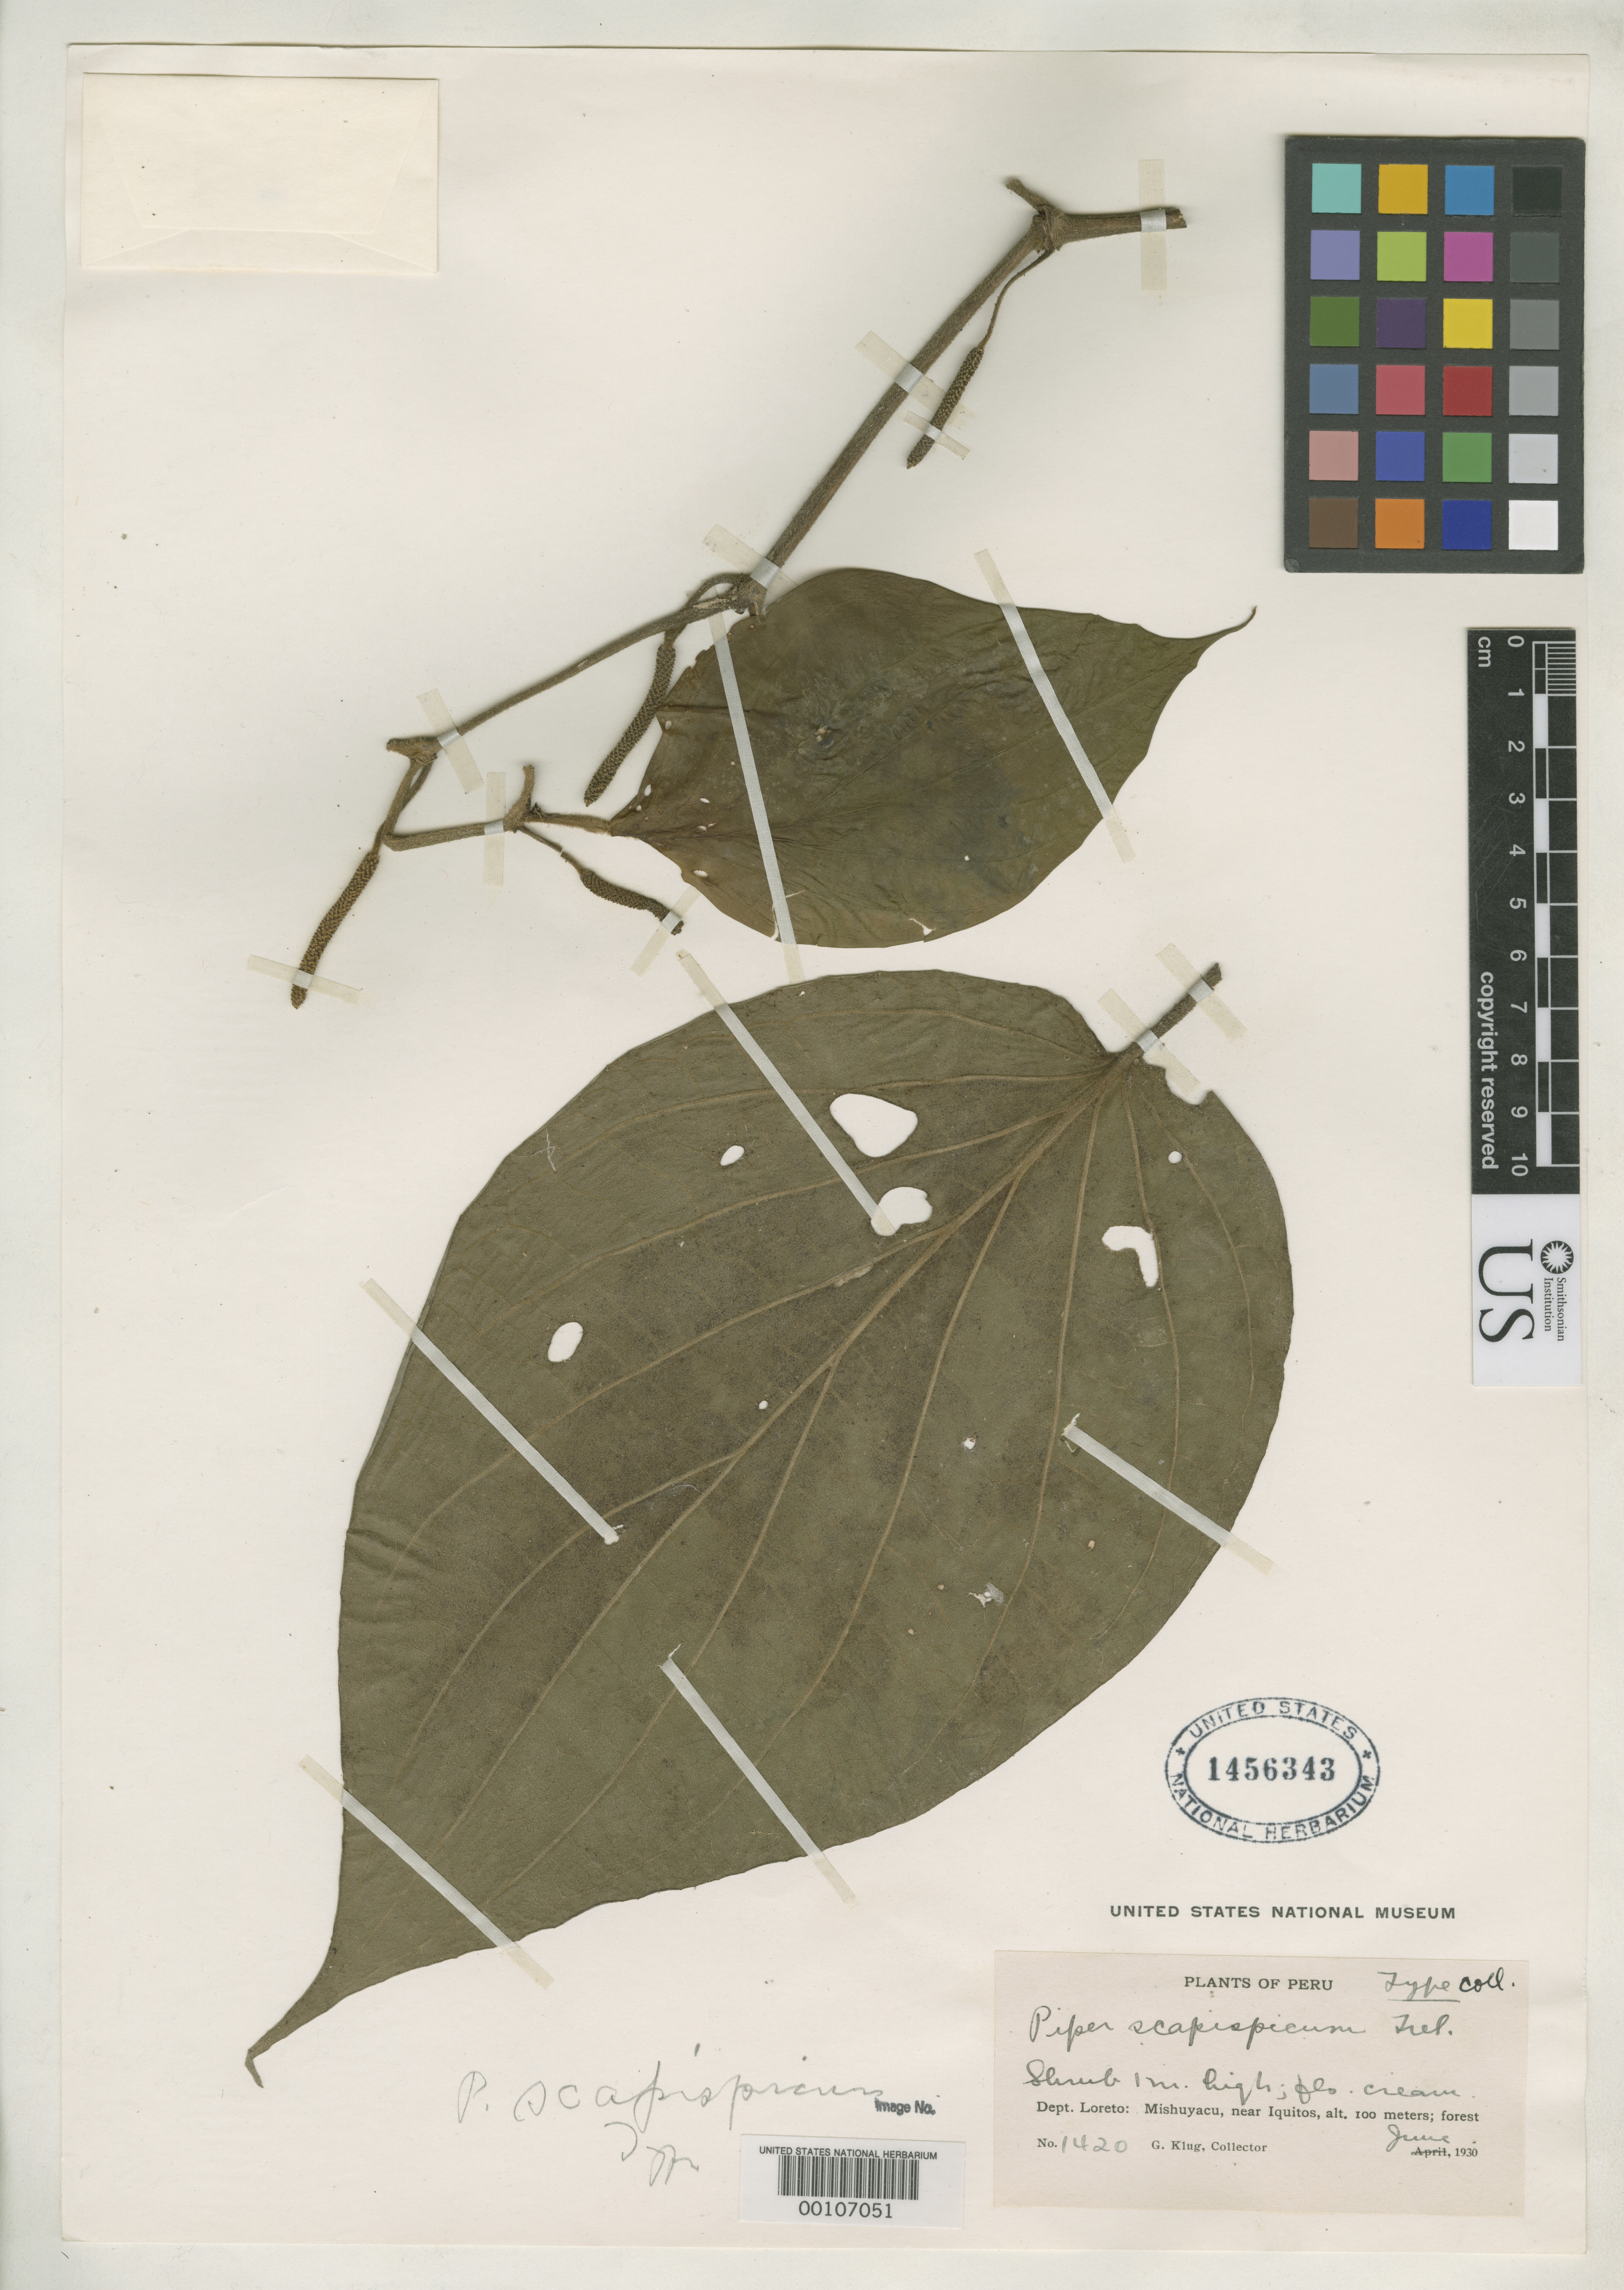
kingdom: Plantae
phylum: Tracheophyta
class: Magnoliopsida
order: Piperales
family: Piperaceae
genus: Piper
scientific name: Piper scapispicum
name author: Trel. in J.F. Macbr.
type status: Isotype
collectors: G. Klug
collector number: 1420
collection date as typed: Jun 1930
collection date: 1930-06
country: Peru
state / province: Loreto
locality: Mishuyacu, near Iquitos.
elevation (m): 100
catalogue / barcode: US 1456343